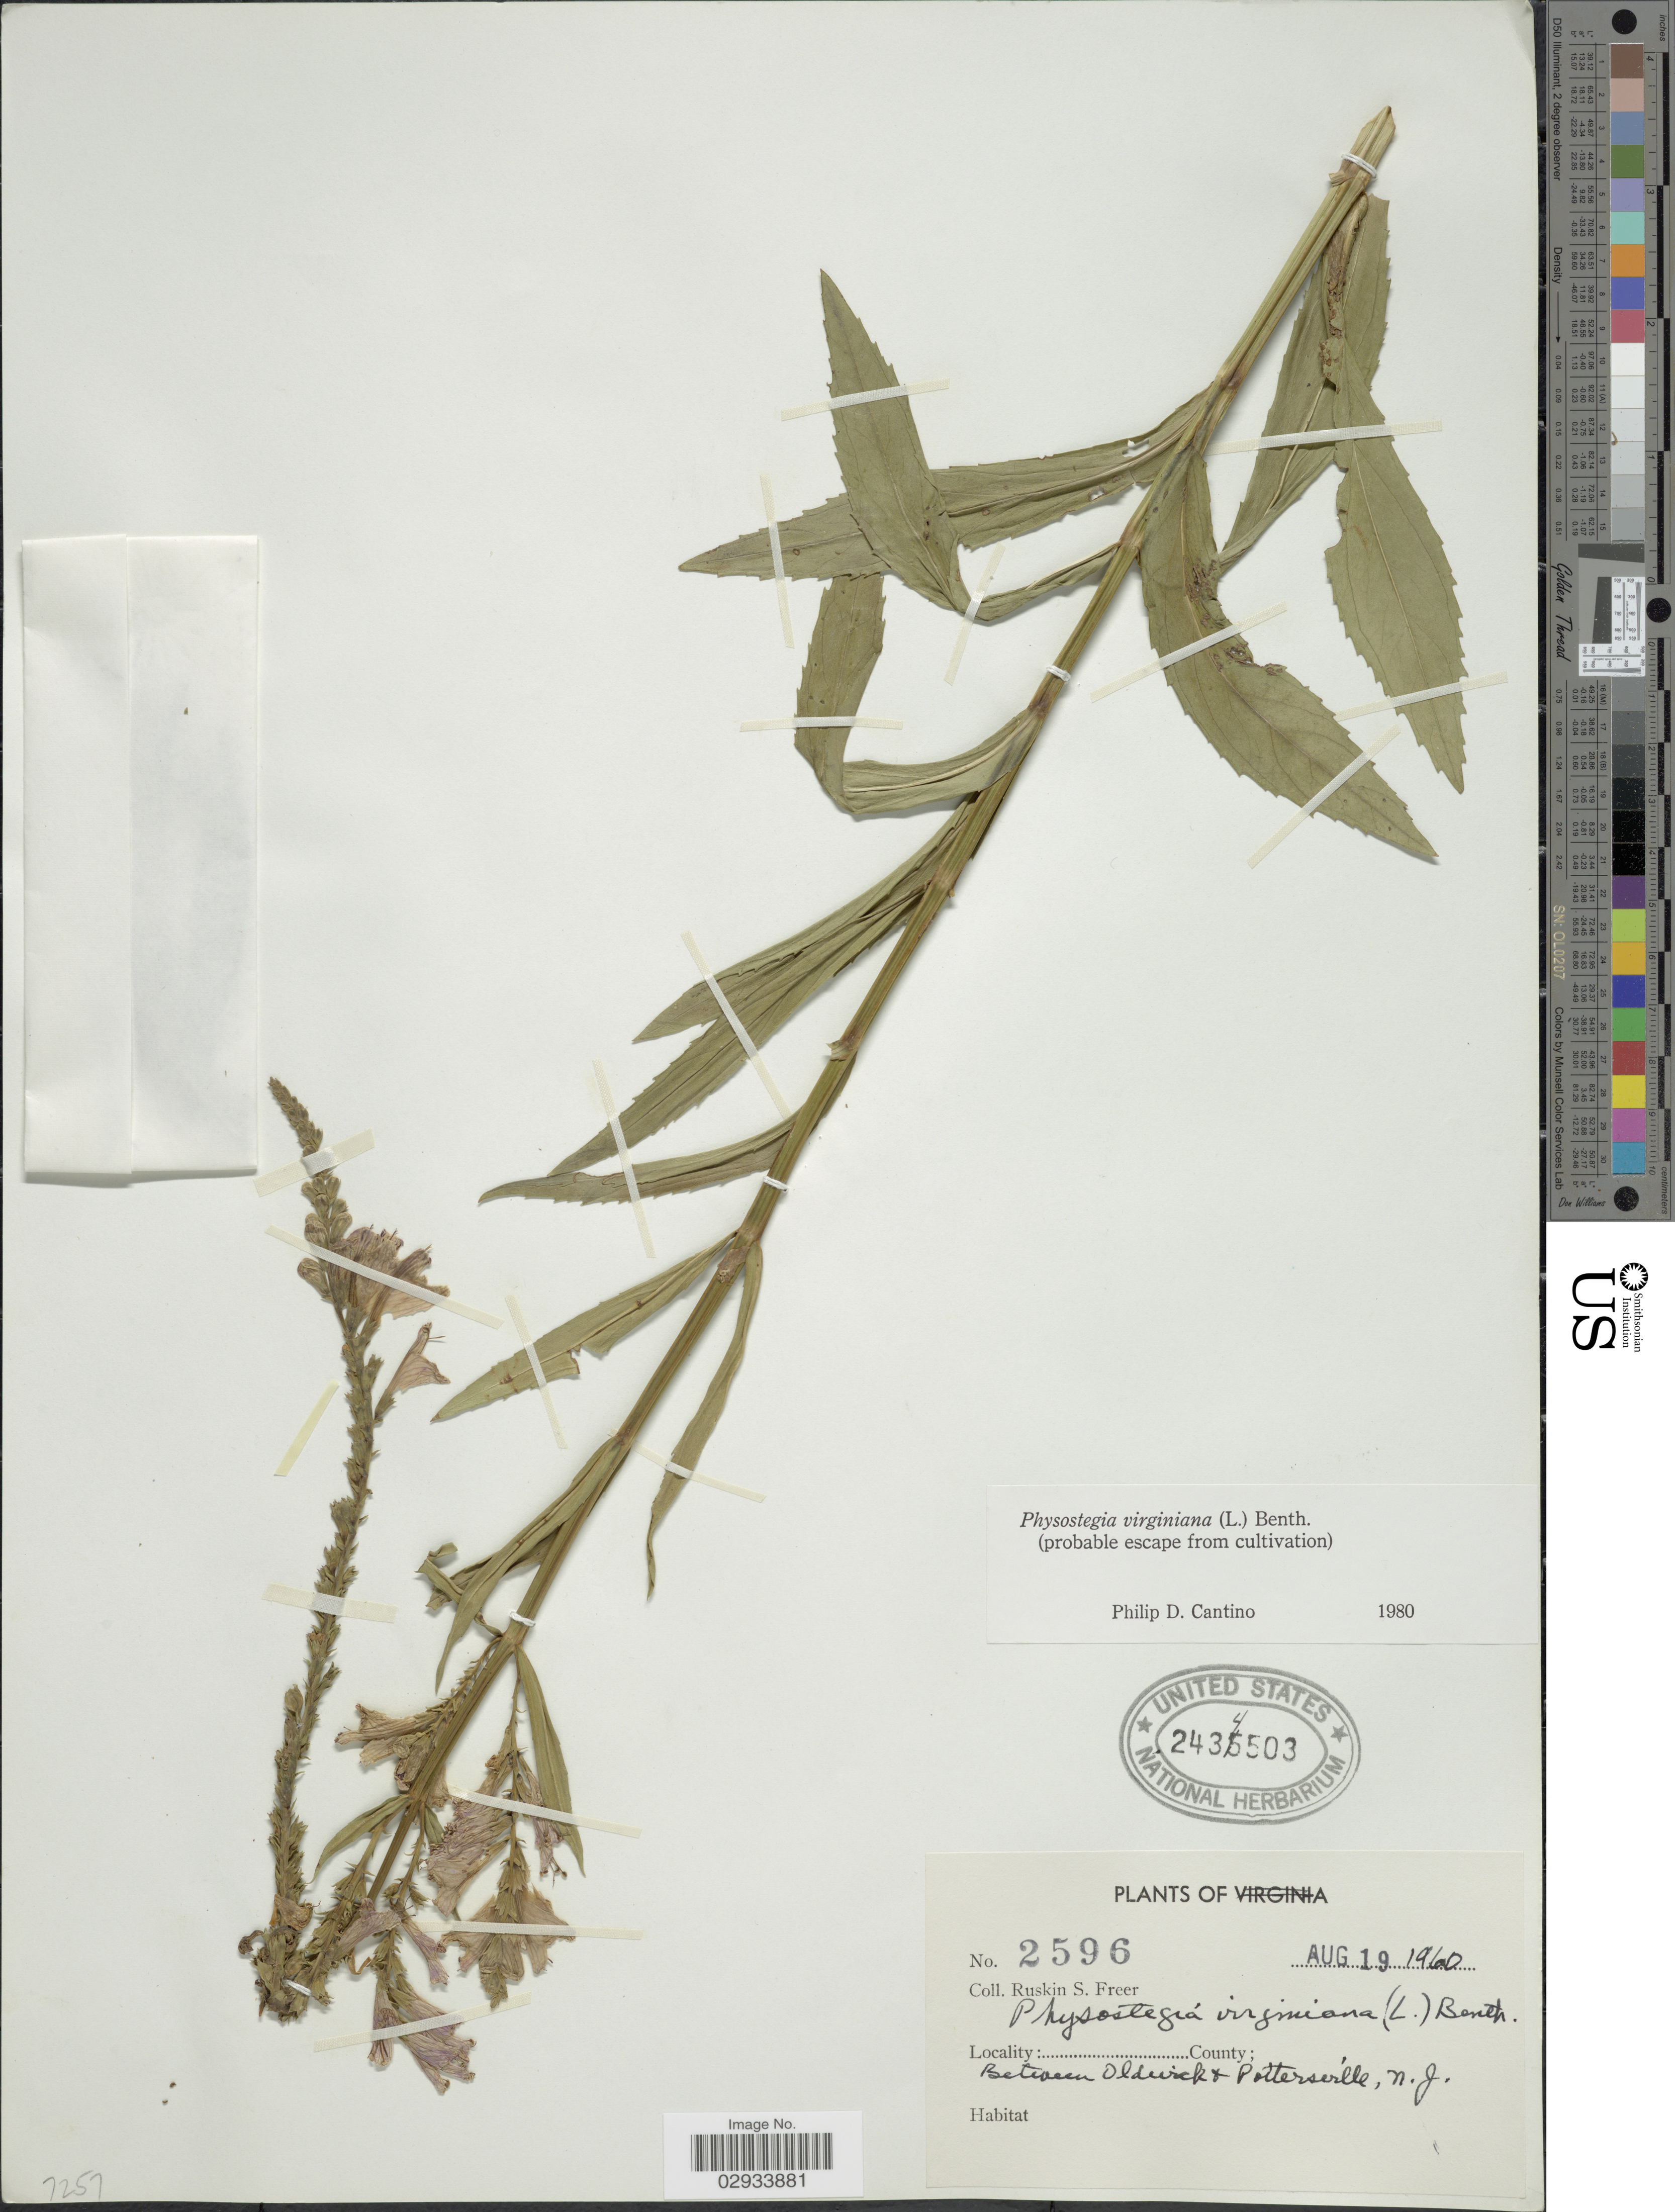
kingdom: Plantae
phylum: Tracheophyta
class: Magnoliopsida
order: Lamiales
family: Lamiaceae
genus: Physostegia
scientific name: Physostegia virginiana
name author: (L.) Benth.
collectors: R. Freer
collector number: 2596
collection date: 1960-08-19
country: United States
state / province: New Jersey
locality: Between Oldwick & Pottersville, N.J.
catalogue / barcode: US 2434503